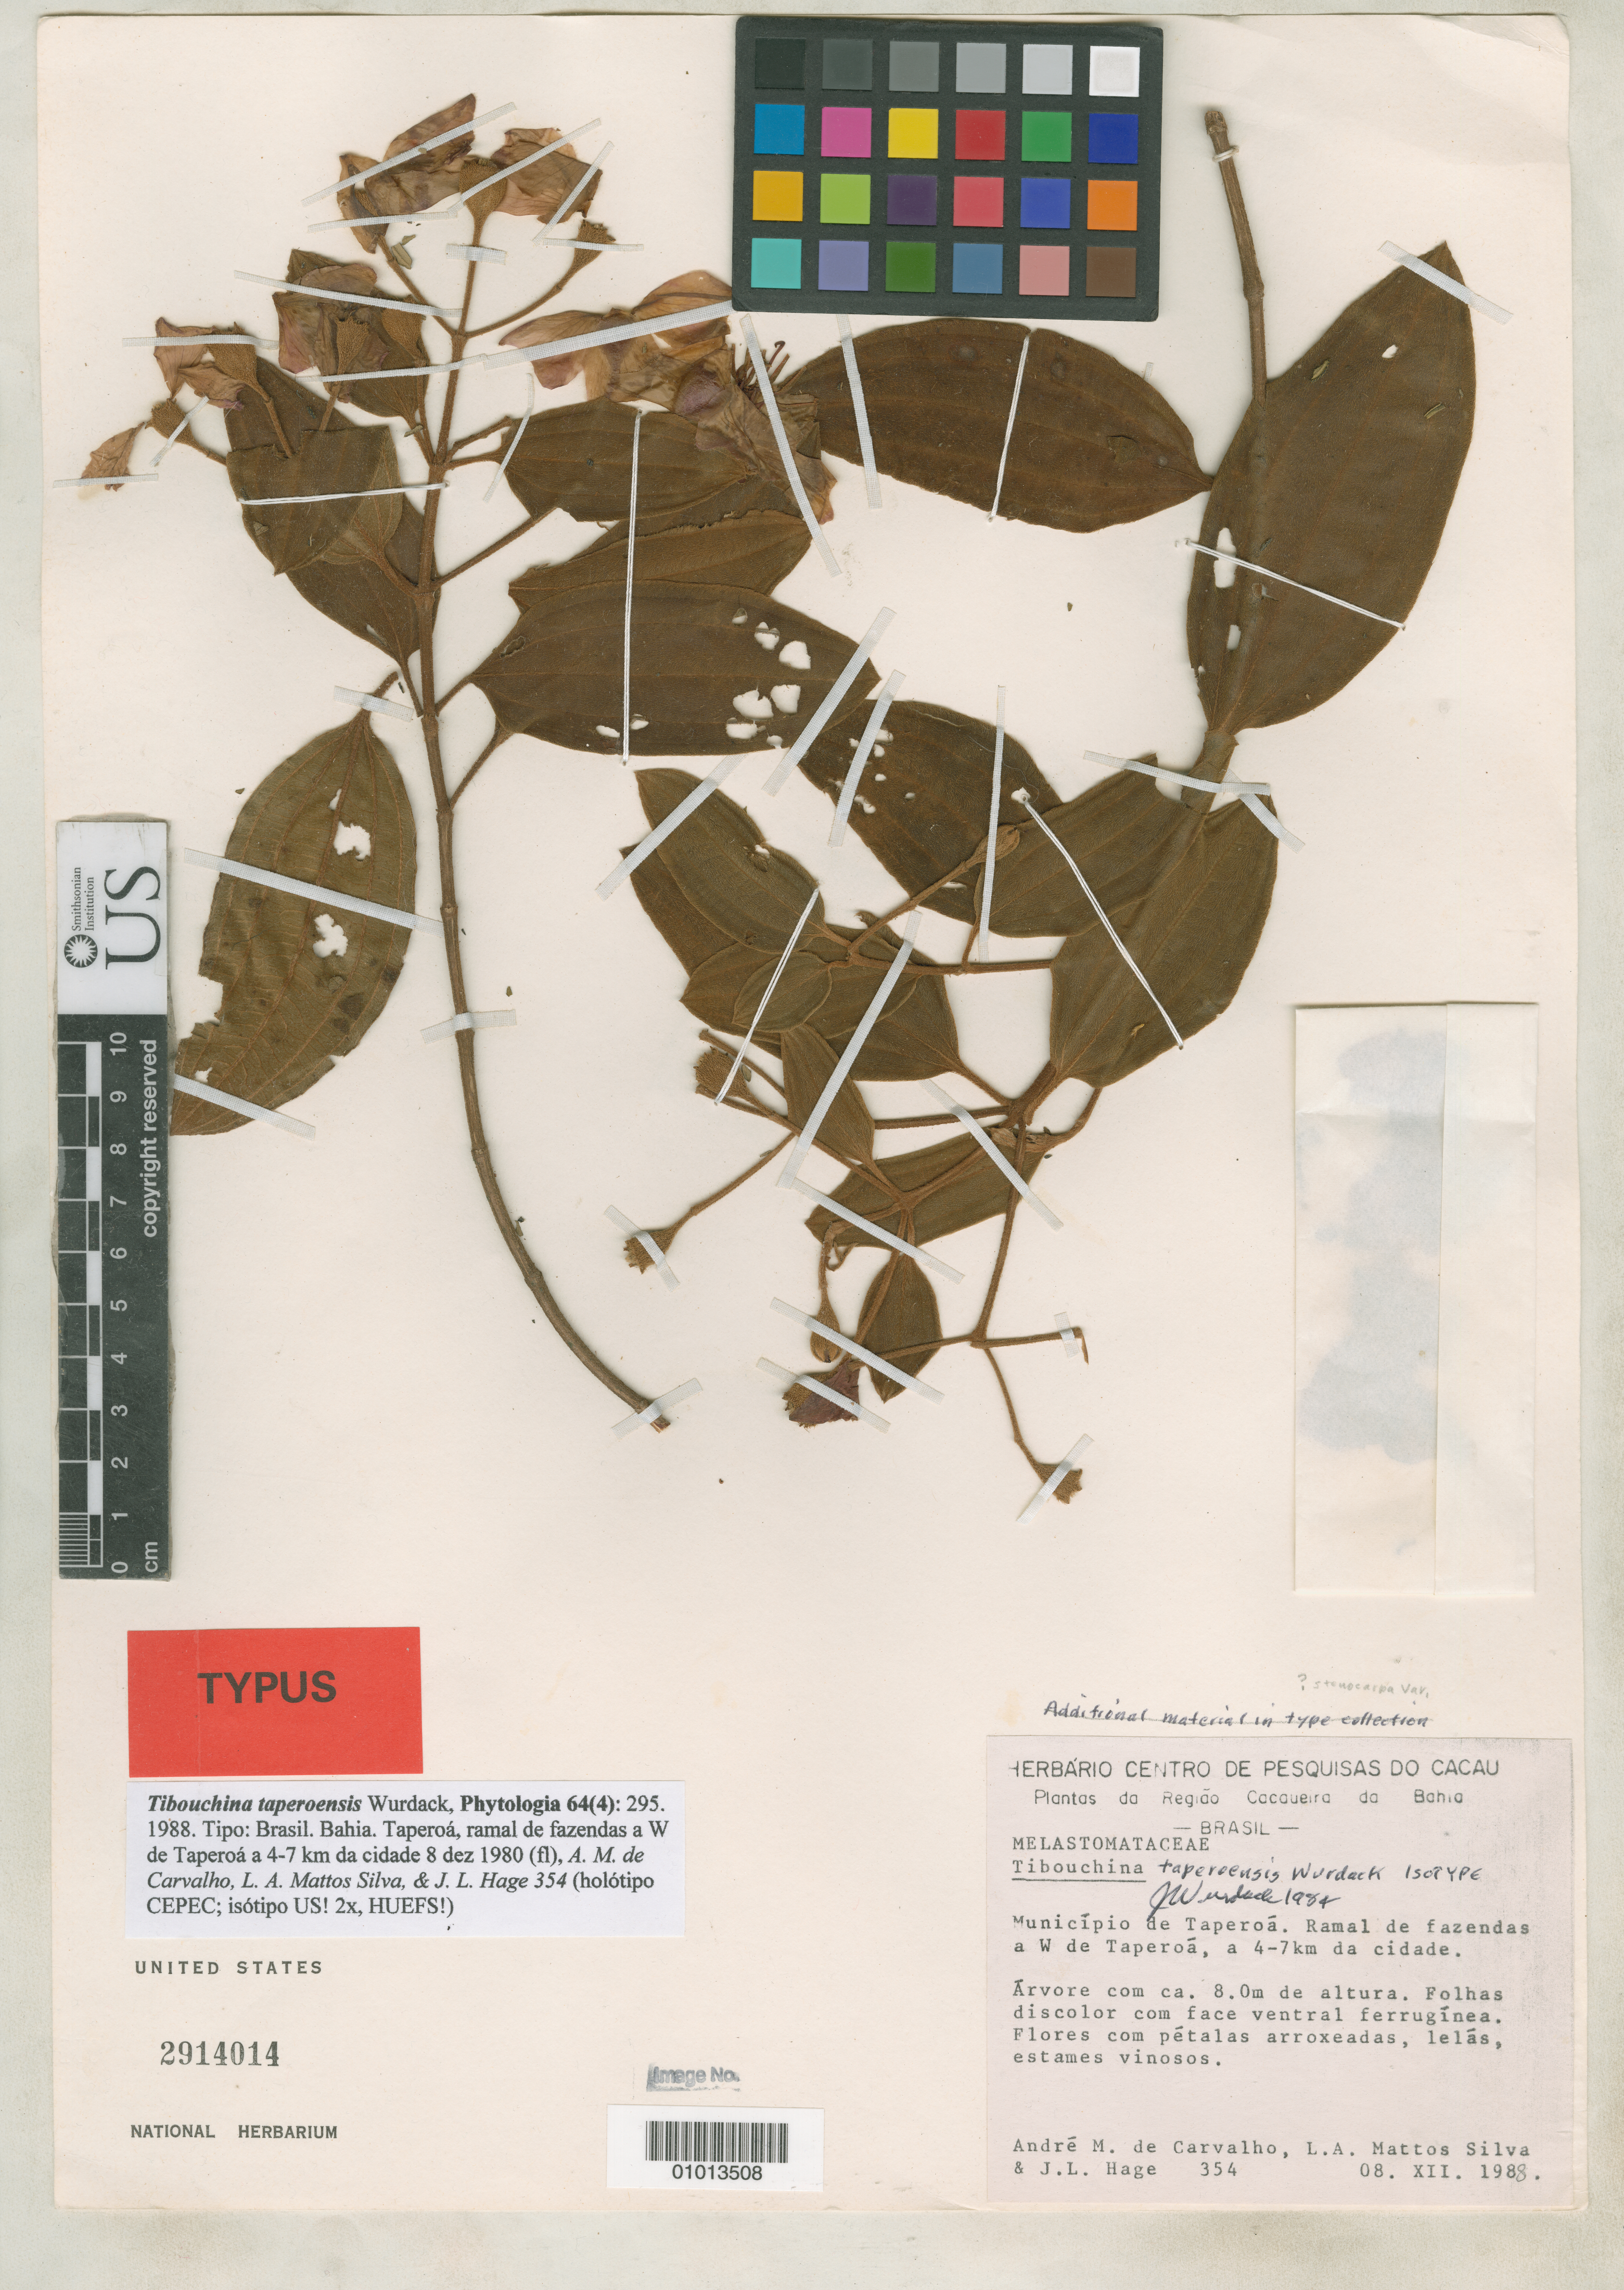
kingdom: Plantae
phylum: Tracheophyta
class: Magnoliopsida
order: Myrtales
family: Melastomataceae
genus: Tibouchina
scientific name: Tibouchina taperoensis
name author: Wurdack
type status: Isotype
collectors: A. M. Carvalho, L. A. Mattos Silva & J. L. Hage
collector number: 354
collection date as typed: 08 Dec 1980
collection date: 1980-12-08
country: Brazil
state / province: Bahia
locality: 4-7 km W of Taperoa.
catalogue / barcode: US 2914014